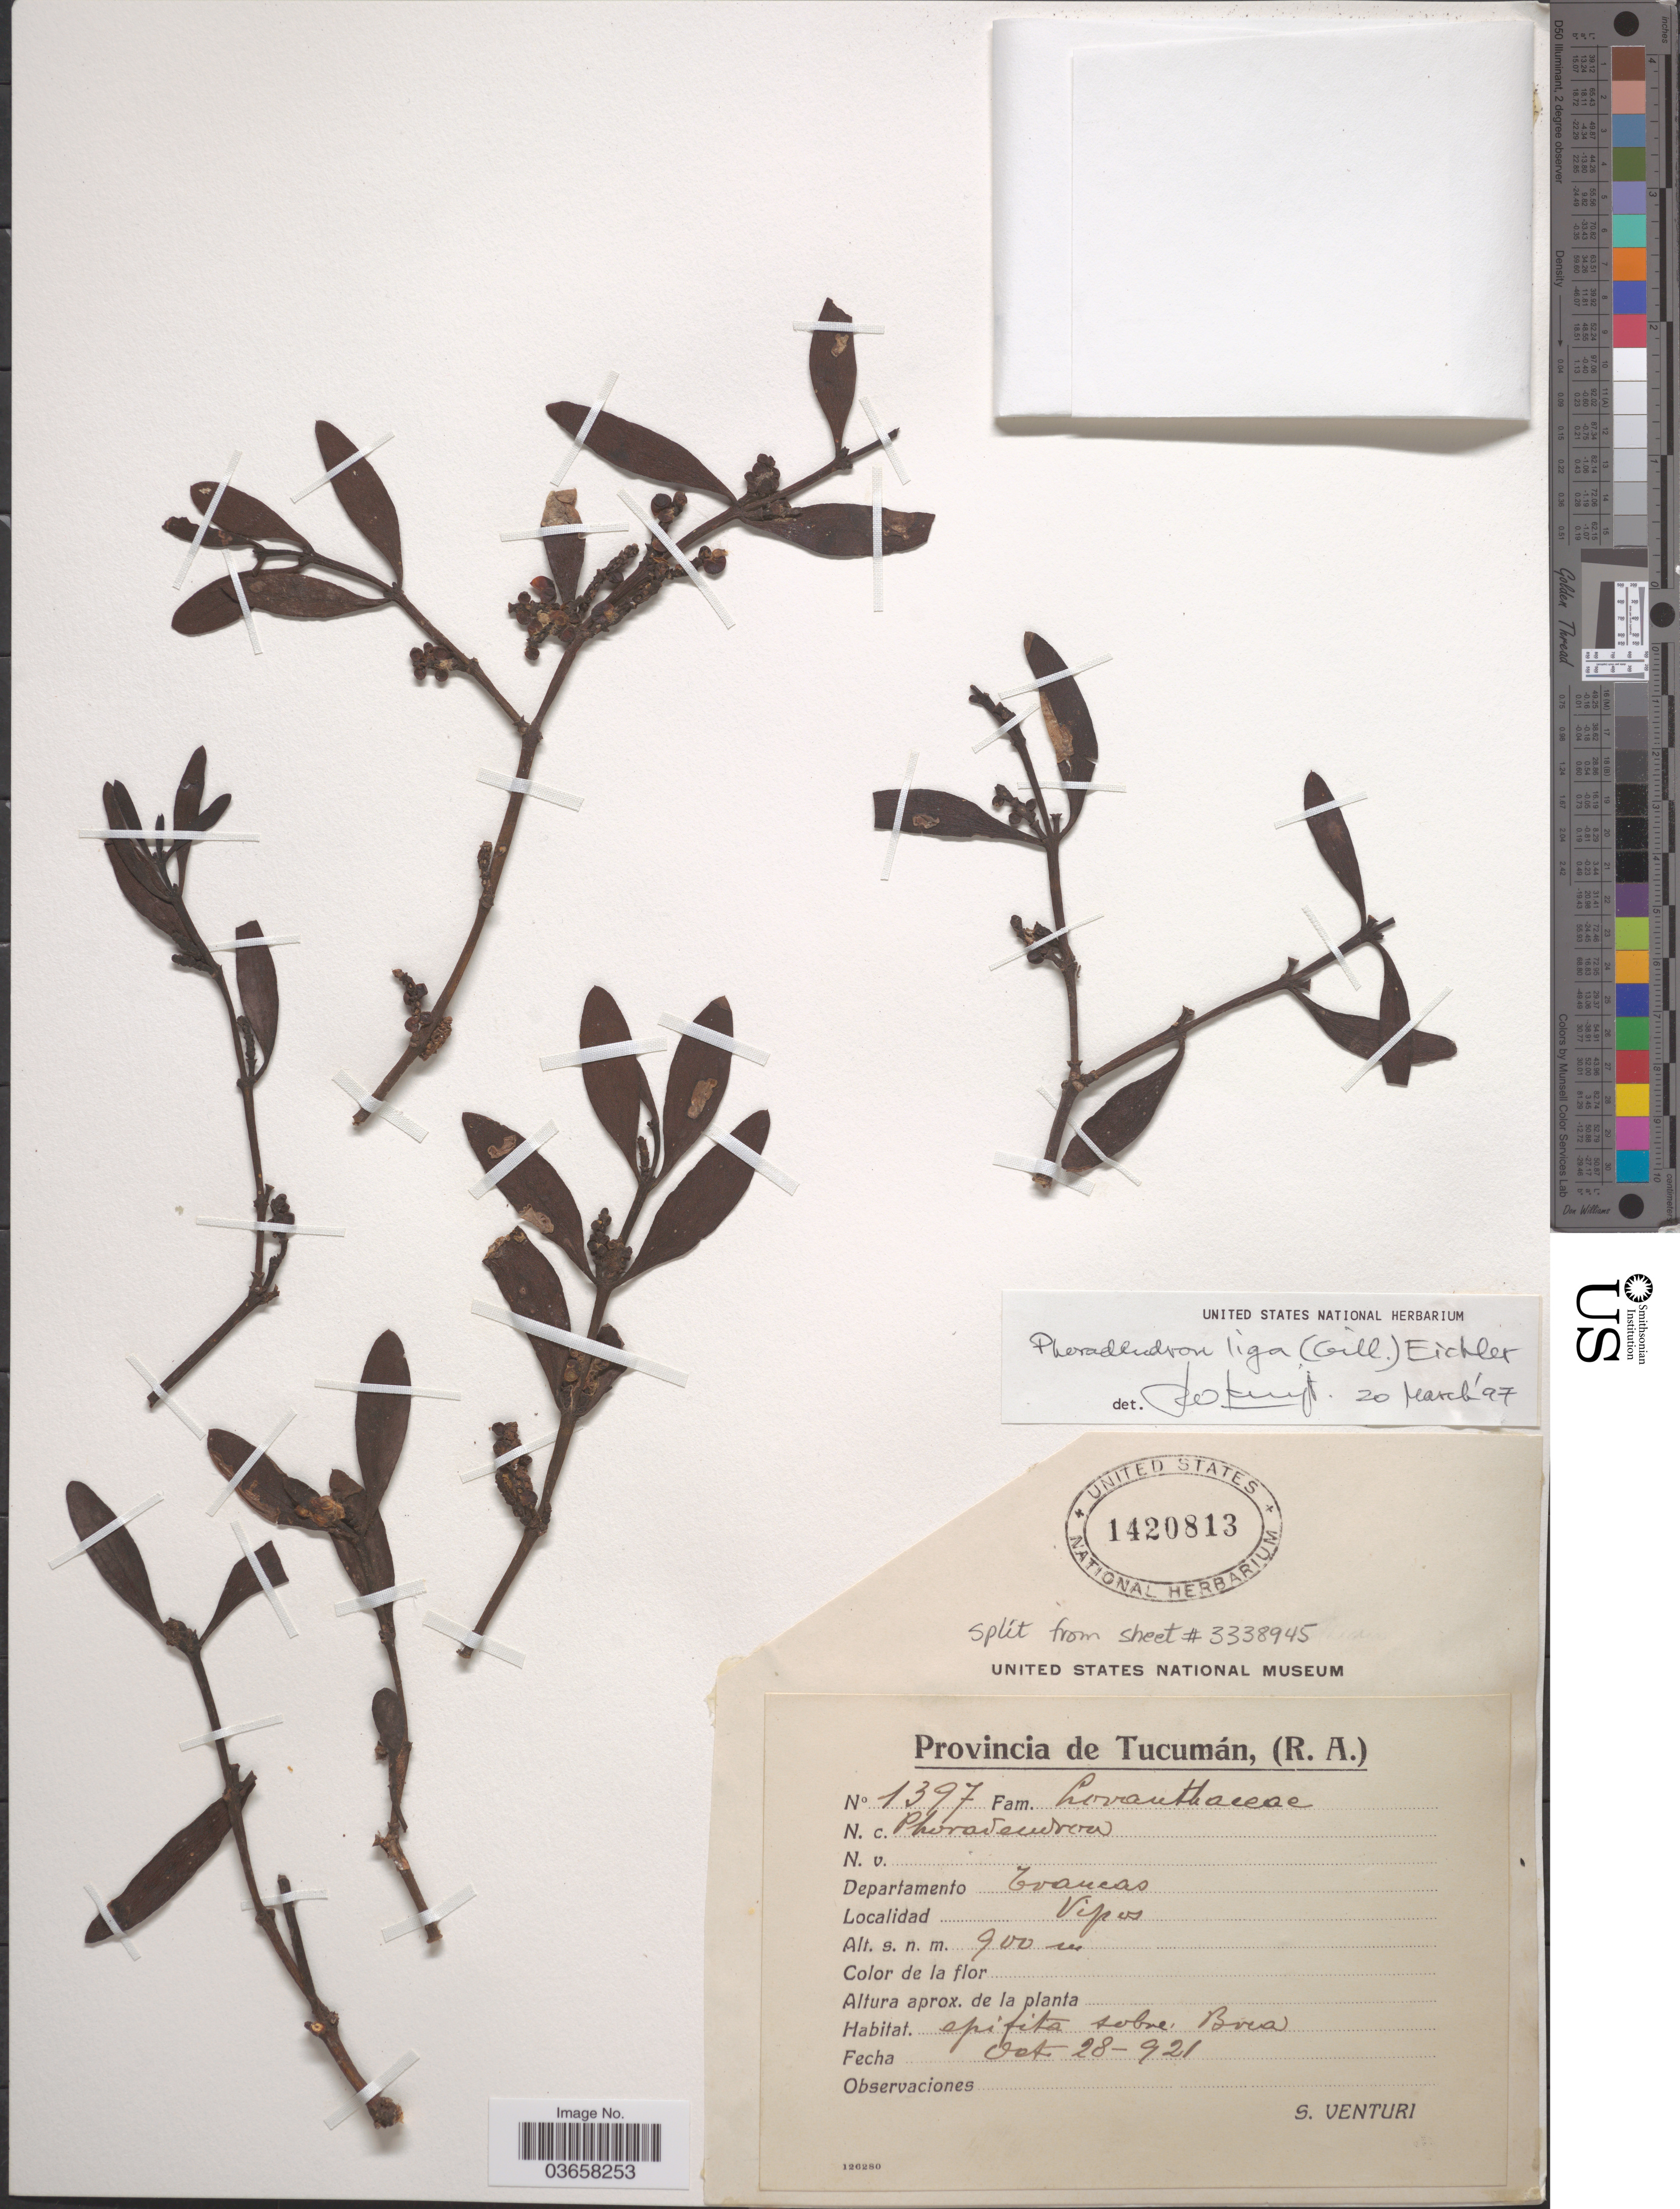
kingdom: Plantae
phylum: Tracheophyta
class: Magnoliopsida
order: Santalales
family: Viscaceae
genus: Phoradendron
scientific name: Phoradendron liga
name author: (Gillies ex Hook. & Arn.) Eichler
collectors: S. Venturi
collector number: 1397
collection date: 1921-10-28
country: Argentina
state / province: Tucuman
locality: Departamento Trancas. Vipos.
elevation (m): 900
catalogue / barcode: US 1420813